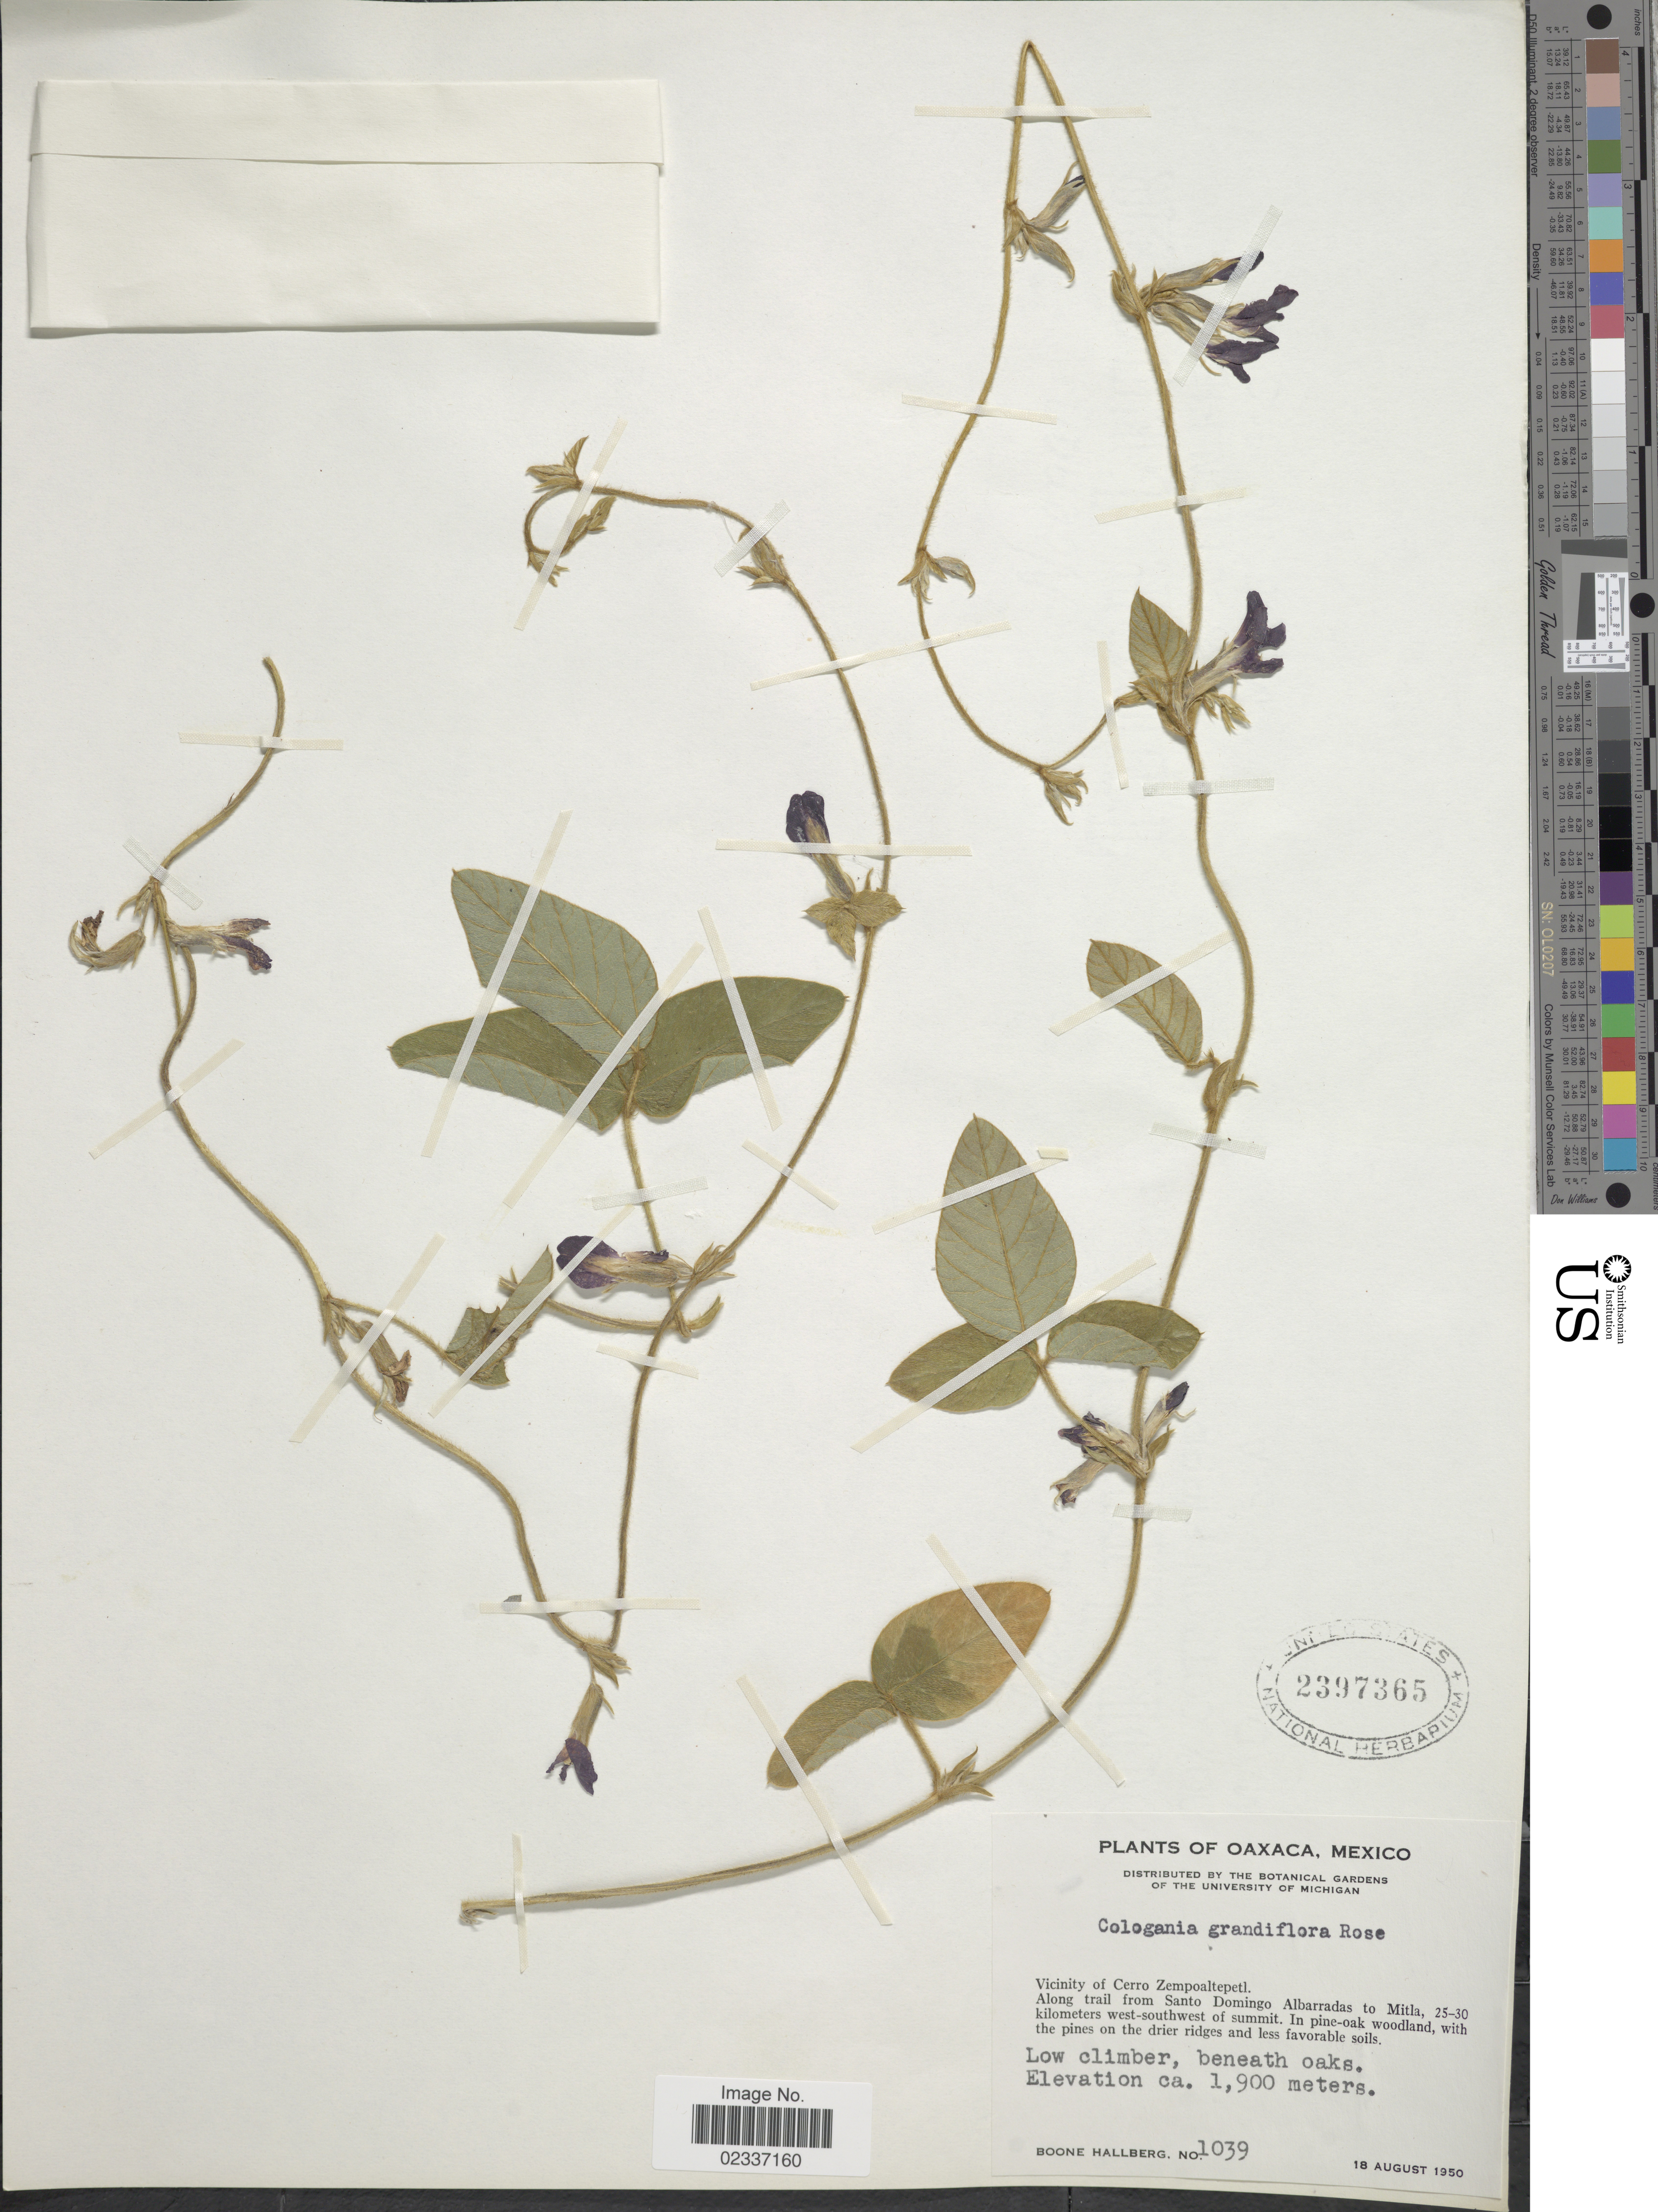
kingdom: Plantae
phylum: Tracheophyta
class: Magnoliopsida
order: Fabales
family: Fabaceae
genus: Cologania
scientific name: Cologania broussonetii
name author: (Balb.) DC.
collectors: B. Hallberg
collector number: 1039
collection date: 1950-08-18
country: Mexico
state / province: Oaxaca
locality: Vicinity of Cerro Zempoaltepetl. Along trail from Santo Domingo Albarradas to Mitla, 25-30 kilometers west-southwest of summit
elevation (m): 1900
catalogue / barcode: US 2397365